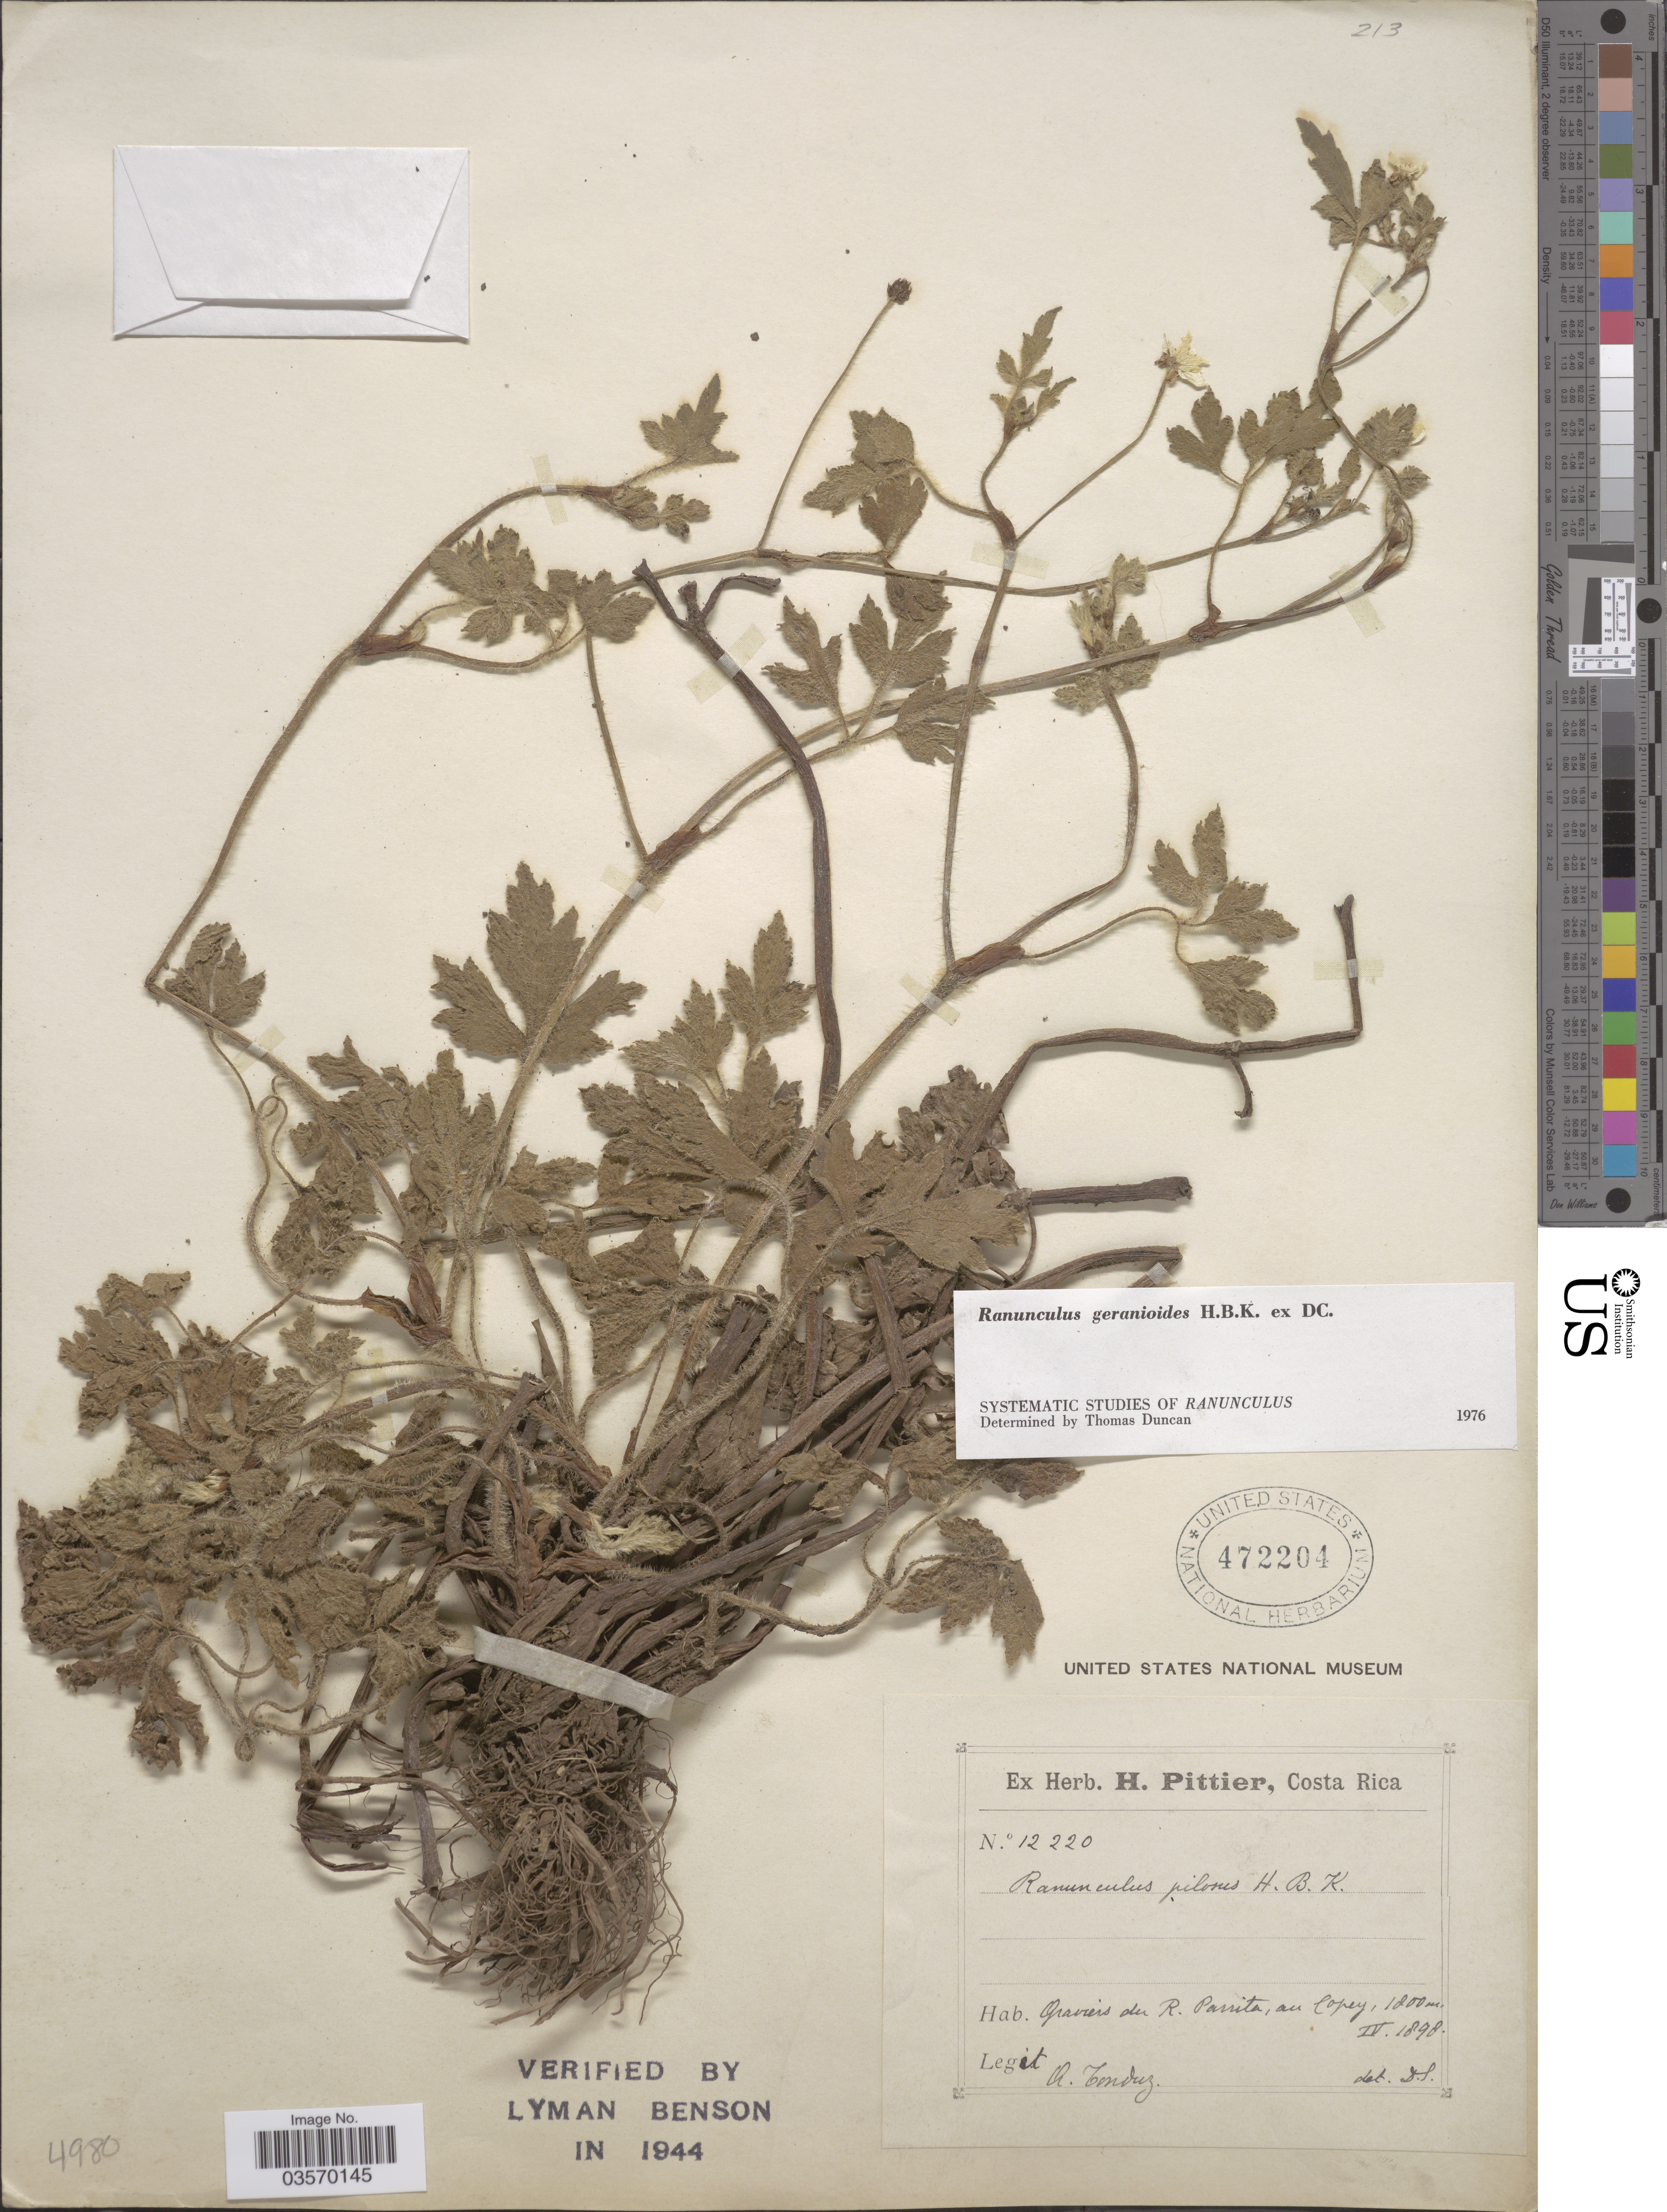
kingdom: Plantae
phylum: Tracheophyta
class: Magnoliopsida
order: Ranunculales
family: Ranunculaceae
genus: Ranunculus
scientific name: Ranunculus geranioides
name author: Humb. et al. ex DC.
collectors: A. Tonduz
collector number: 12220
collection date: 1898-04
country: Costa Rica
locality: Graviers du R. Parrita, au Copey.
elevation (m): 1800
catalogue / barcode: US 472204